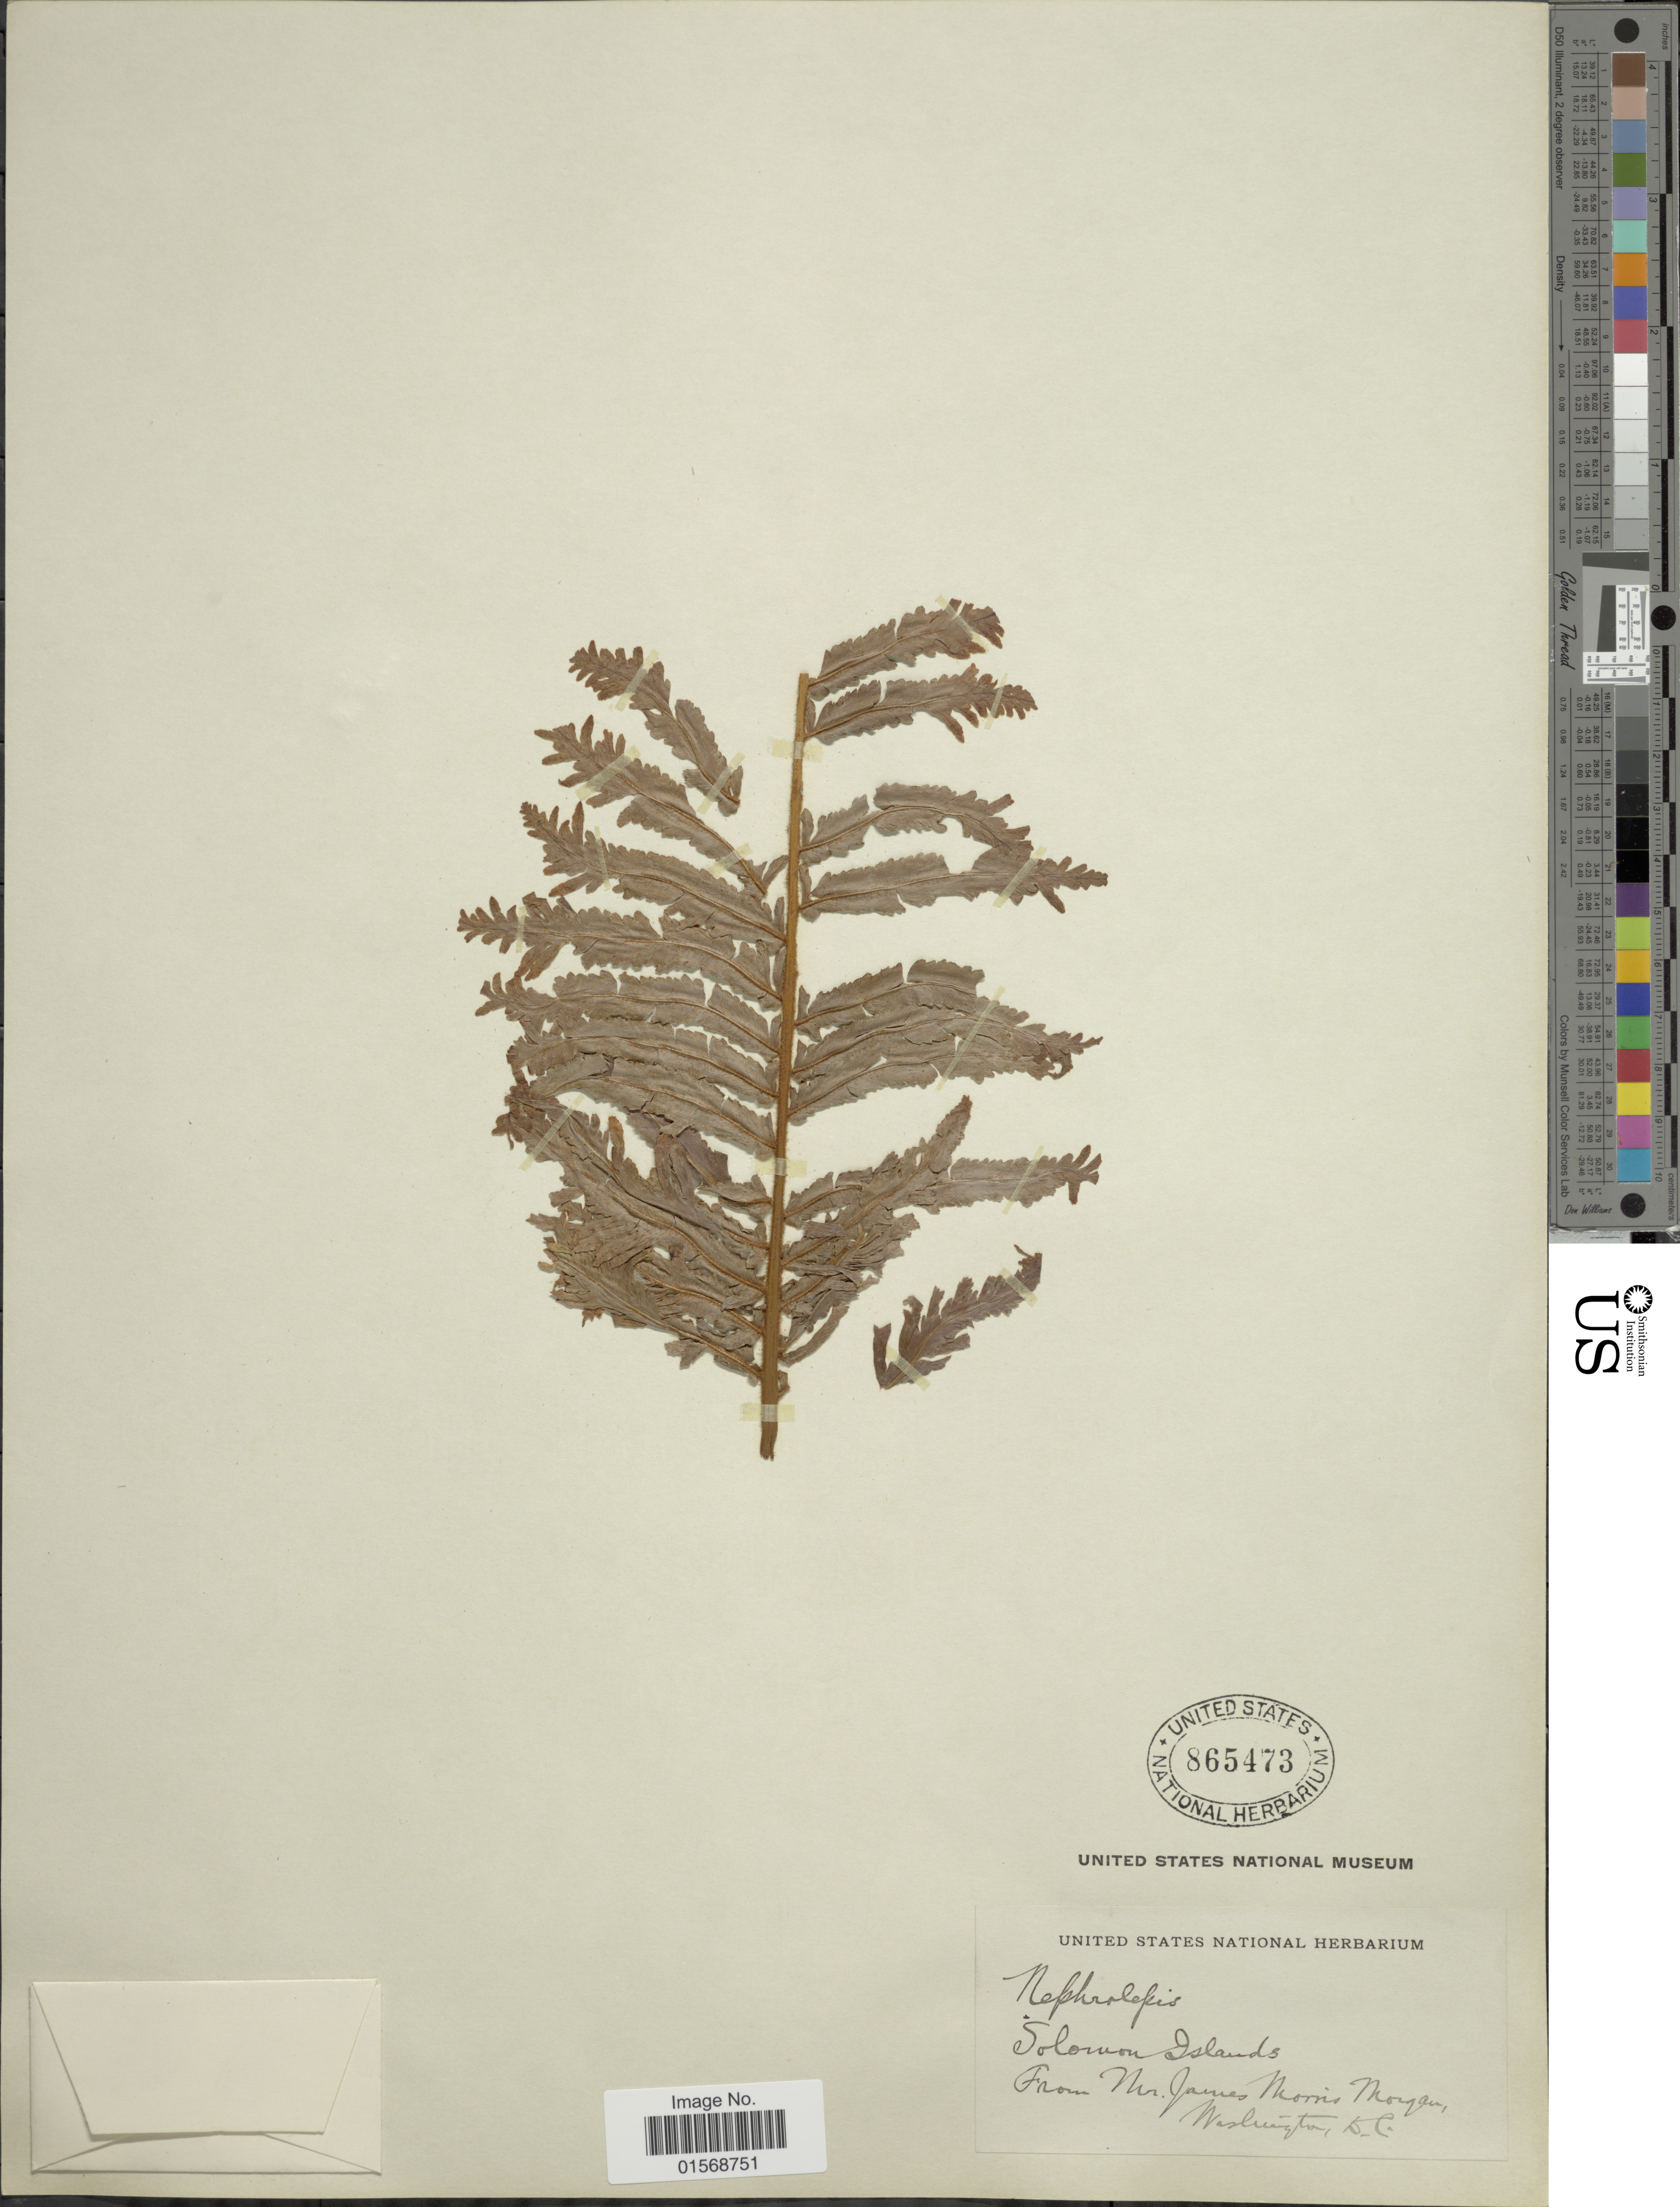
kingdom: Plantae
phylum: Tracheophyta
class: Polypodiopsida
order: Polypodiales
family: Nephrolepidaceae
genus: Nephrolepis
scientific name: Nephrolepis hirsutula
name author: (G. Forst.) C. Presl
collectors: Facchini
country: Solomon Islands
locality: Solomon Islands.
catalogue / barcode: US 865473